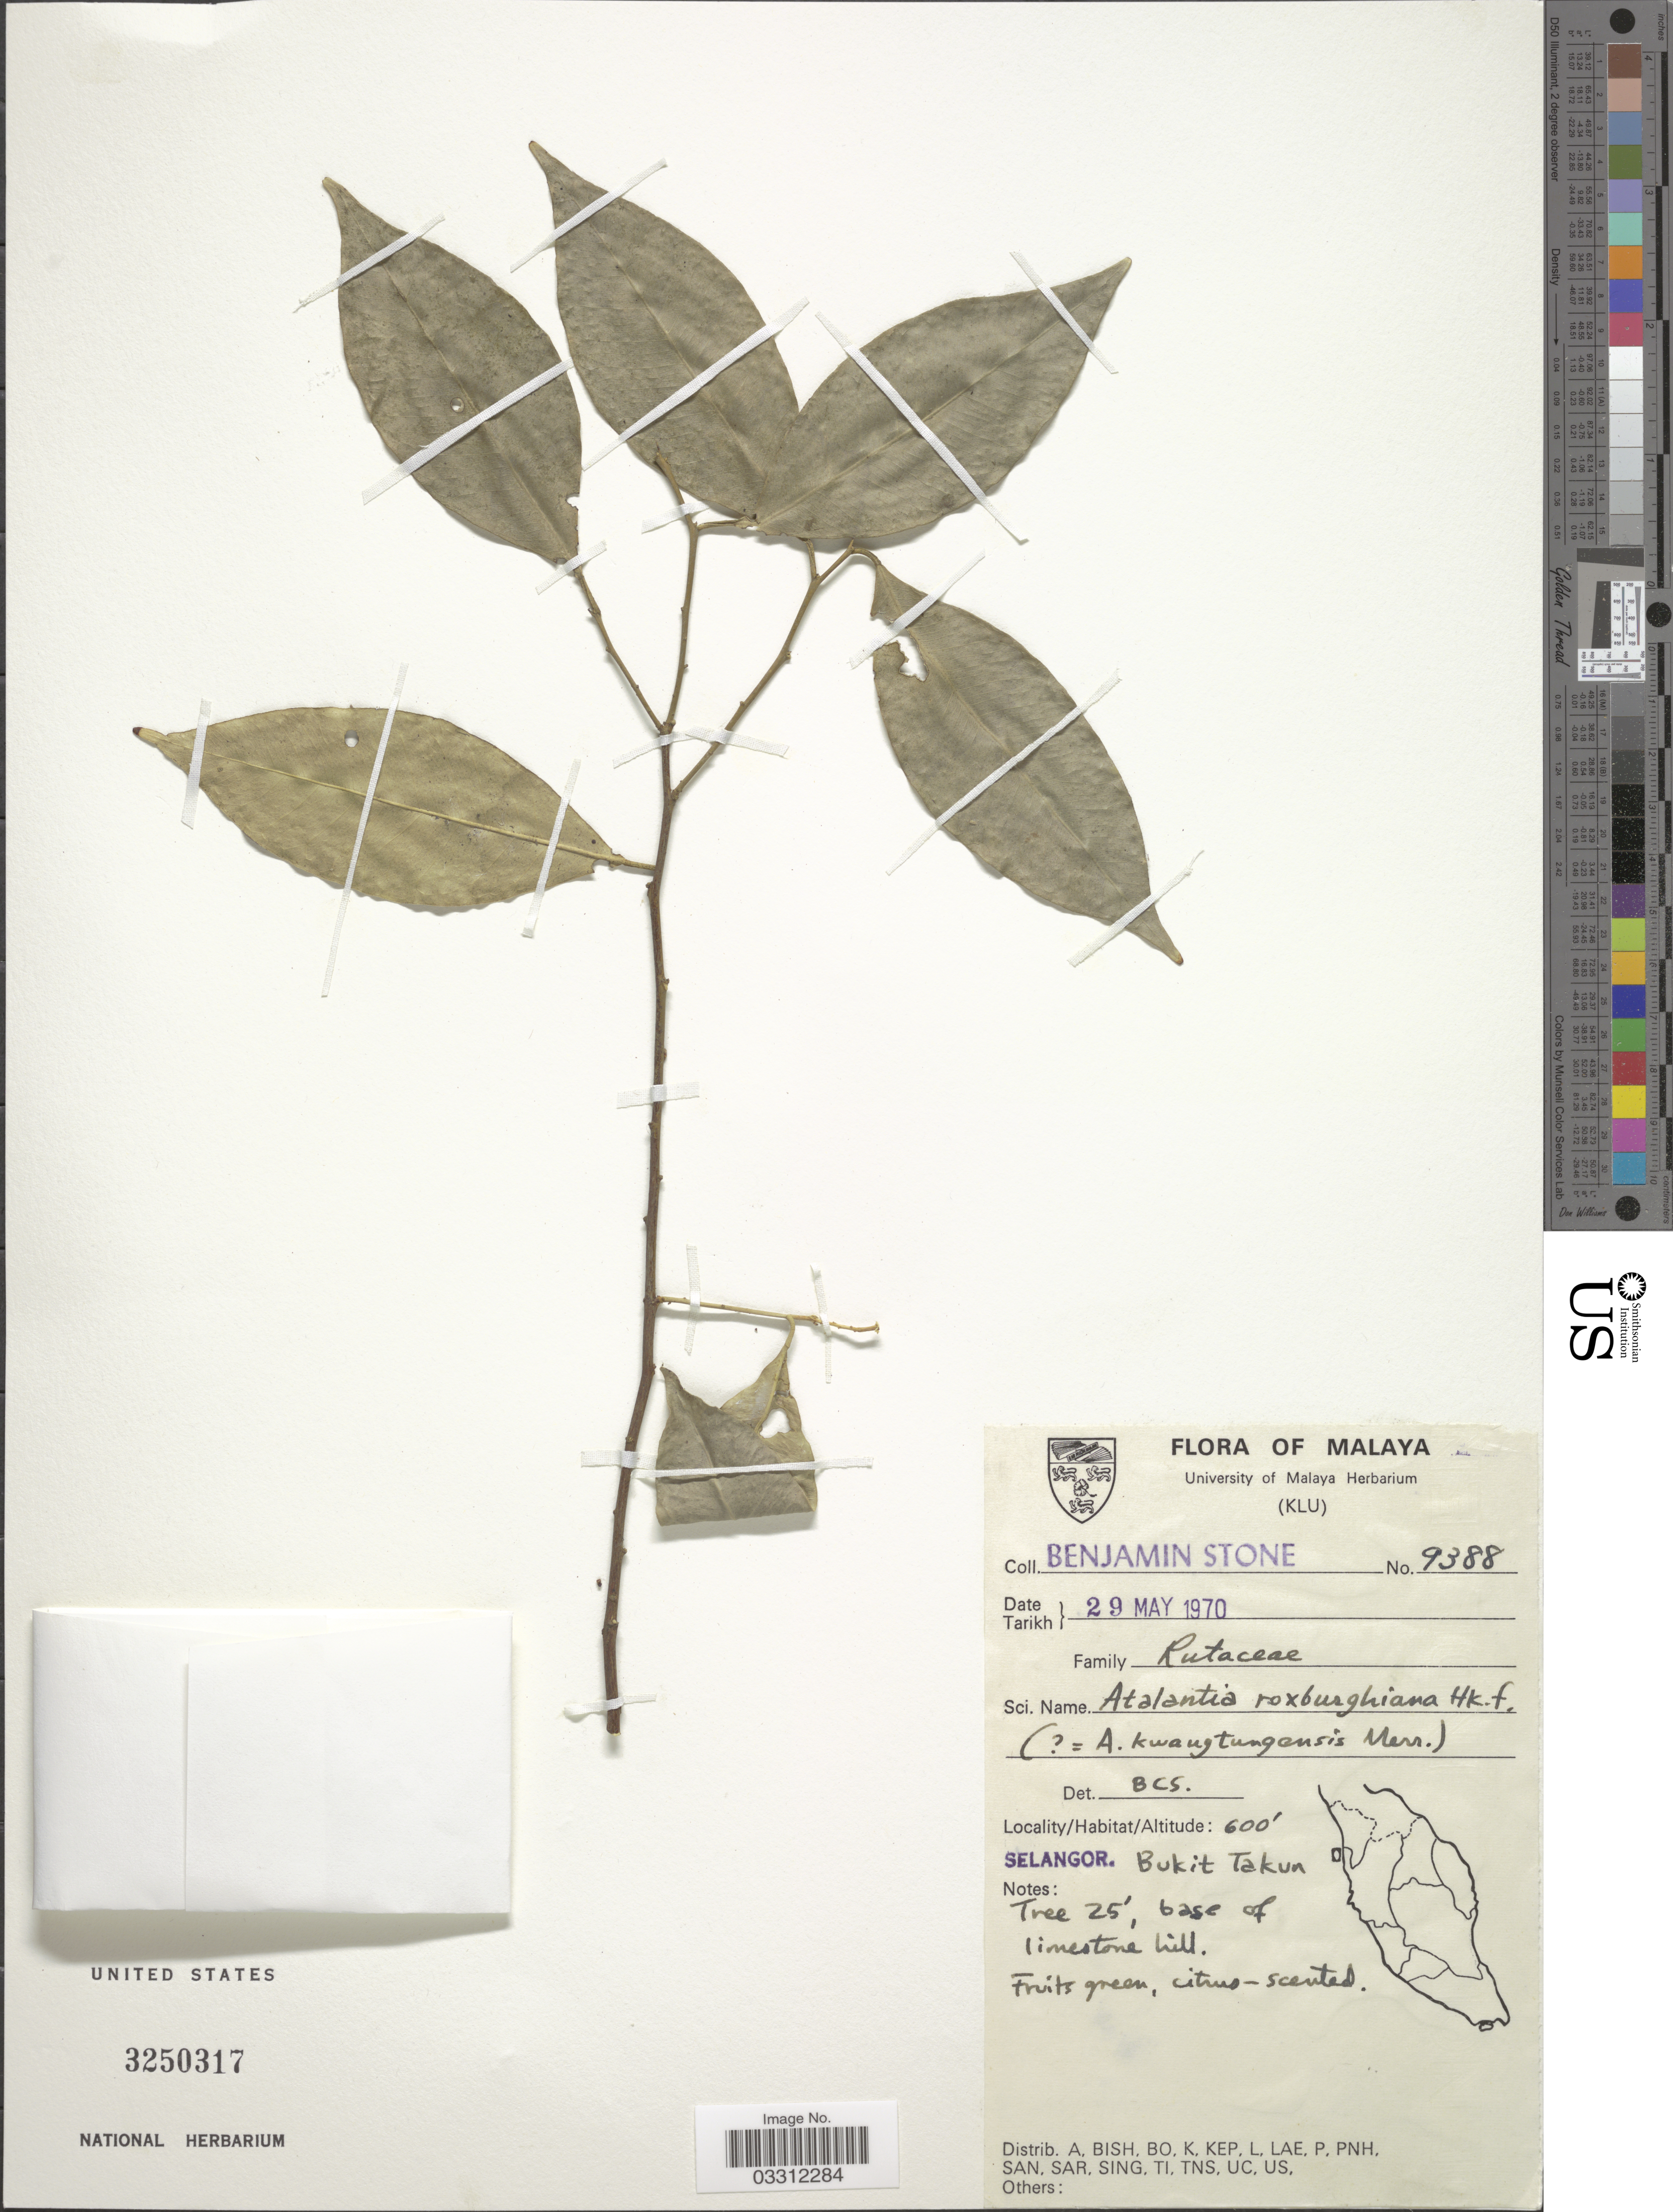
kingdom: Plantae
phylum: Tracheophyta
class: Magnoliopsida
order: Sapindales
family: Rutaceae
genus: Atalantia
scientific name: Atalantia roxburghii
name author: Oliv.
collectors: B. C. Stone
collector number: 9388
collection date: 1970-05-29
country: Malaysia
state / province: Selangor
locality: Malaya, Bukit Takun.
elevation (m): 183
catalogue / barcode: US 3250317